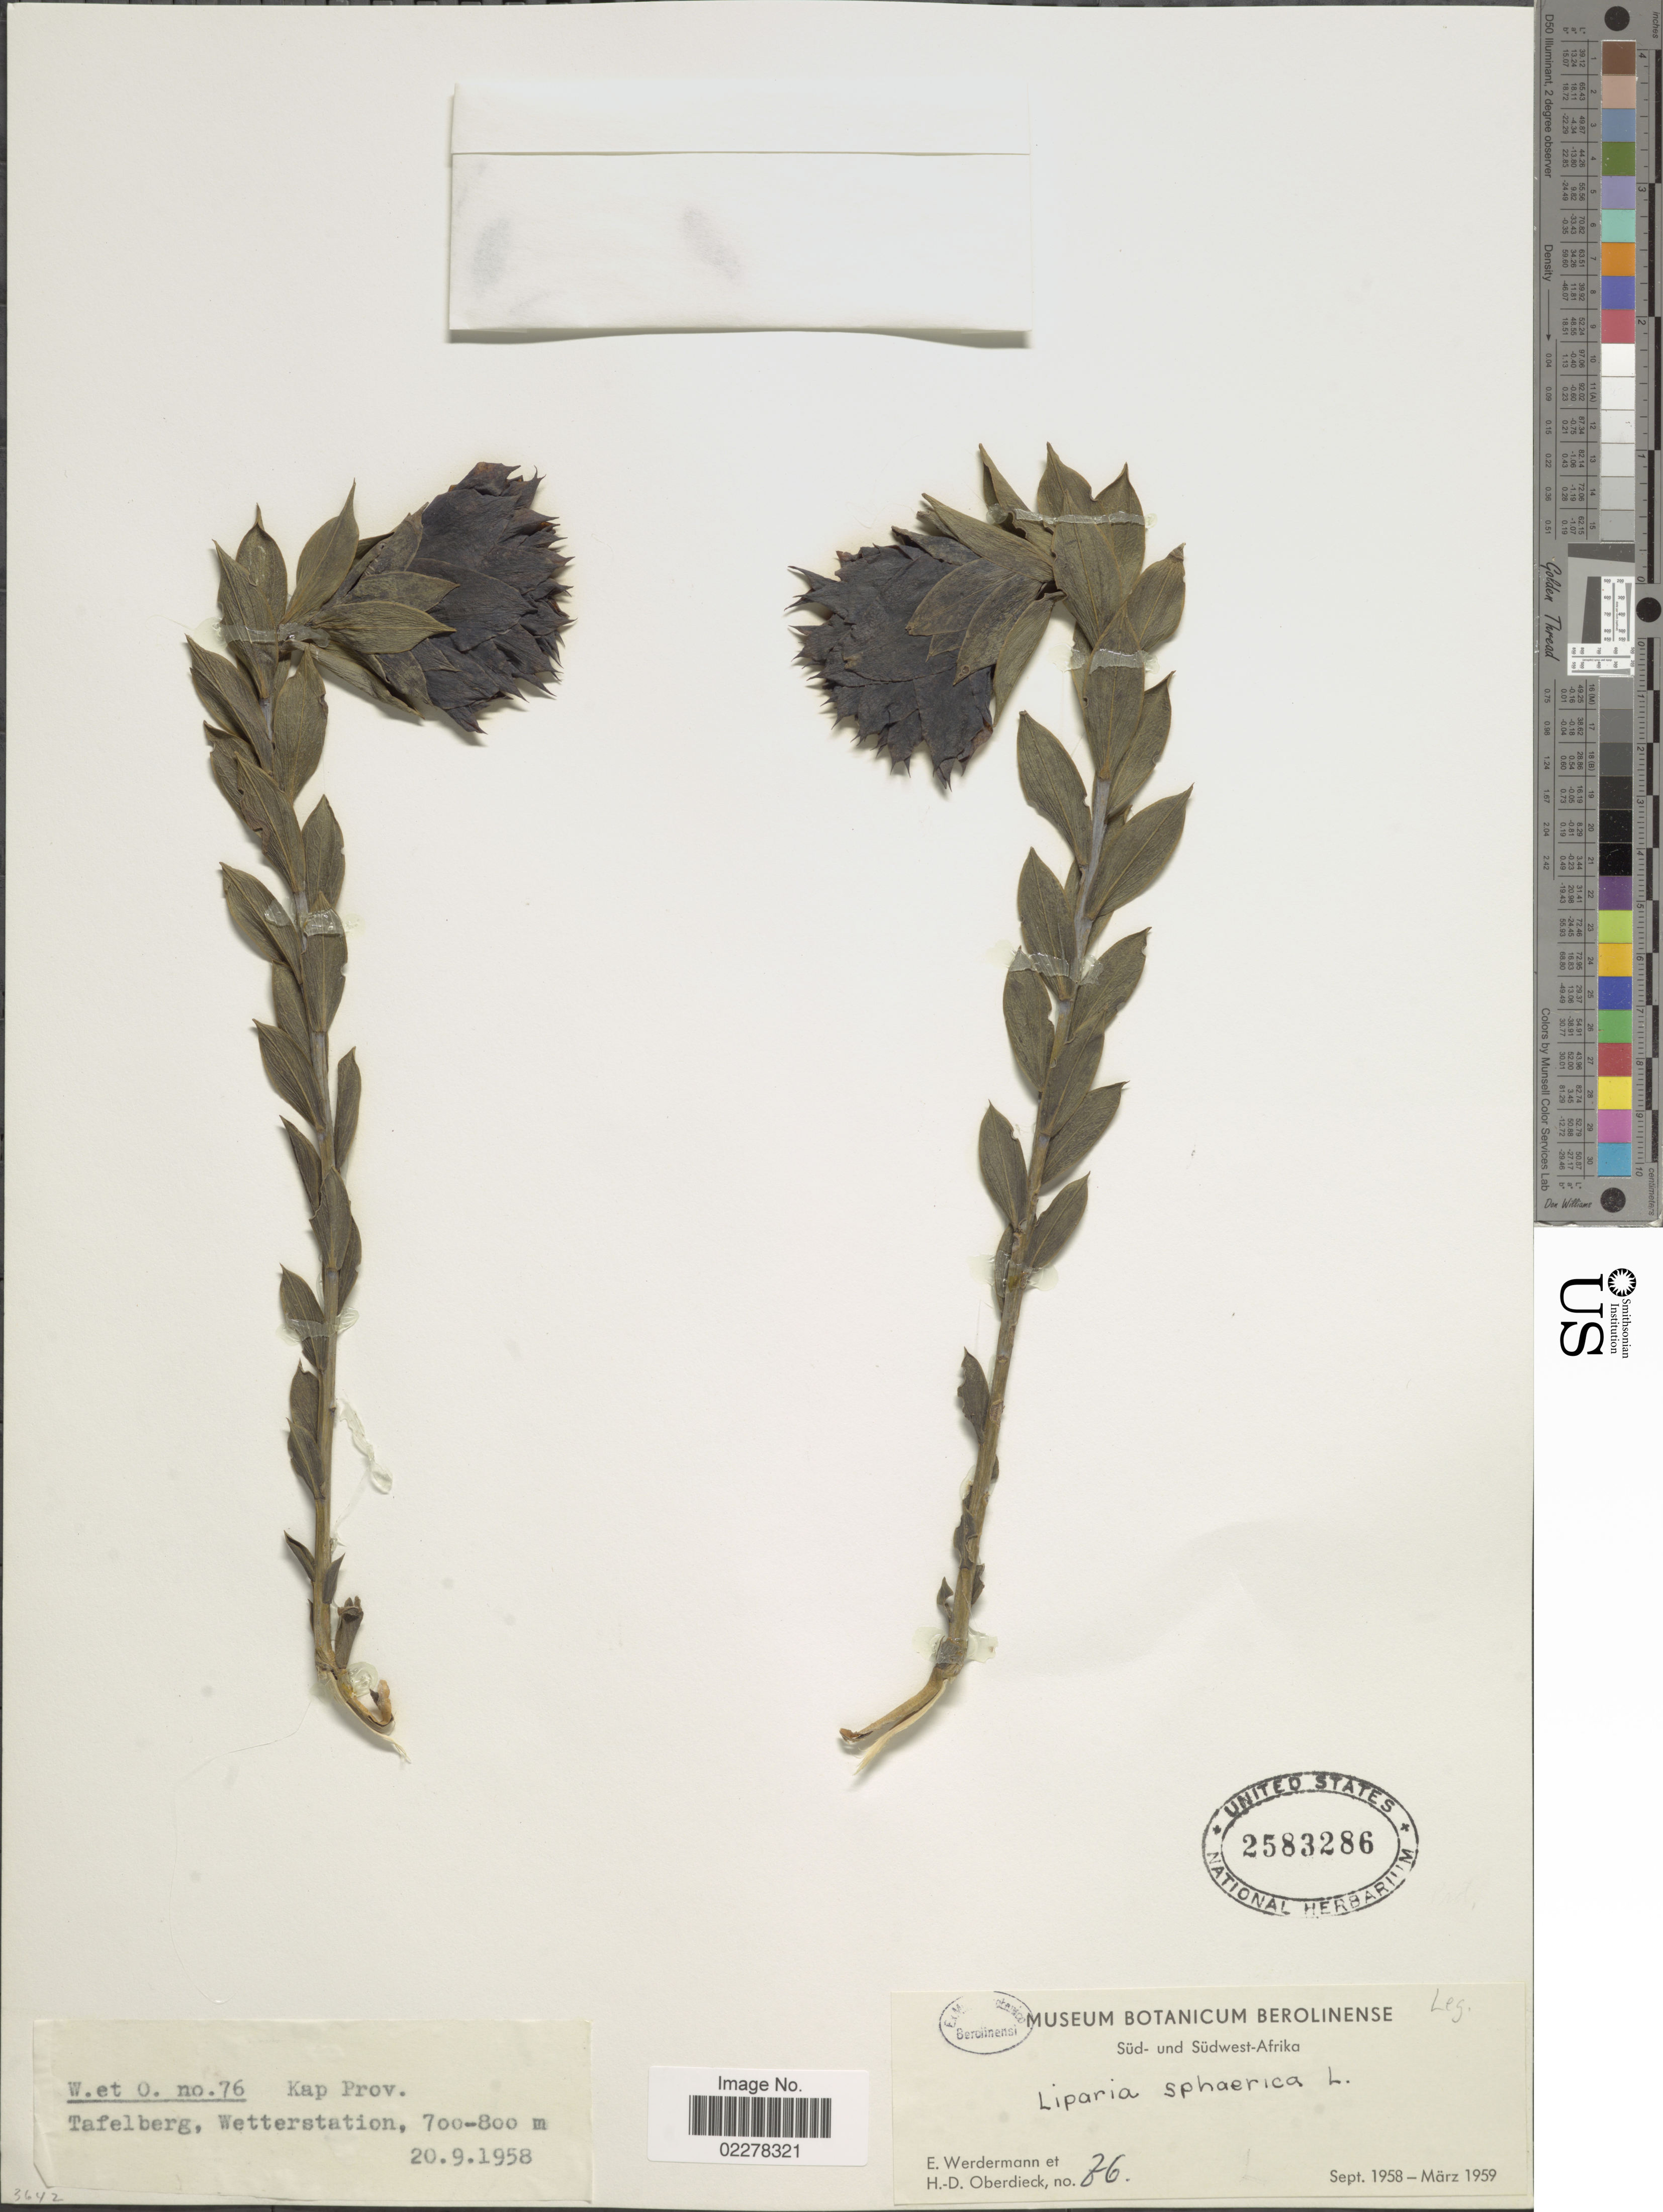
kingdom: Plantae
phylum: Tracheophyta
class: Magnoliopsida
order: Fabales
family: Fabaceae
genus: Liparia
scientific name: Liparia sphaerica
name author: L.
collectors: E. Wedermann & H. Oberdieck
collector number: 76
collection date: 1959-09-20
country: South Africa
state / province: Western Cape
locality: Süd - und Südwest-Afrika. Tafelberg, Wetterstation. Kap. Prov.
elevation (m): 700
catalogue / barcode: US 2583286